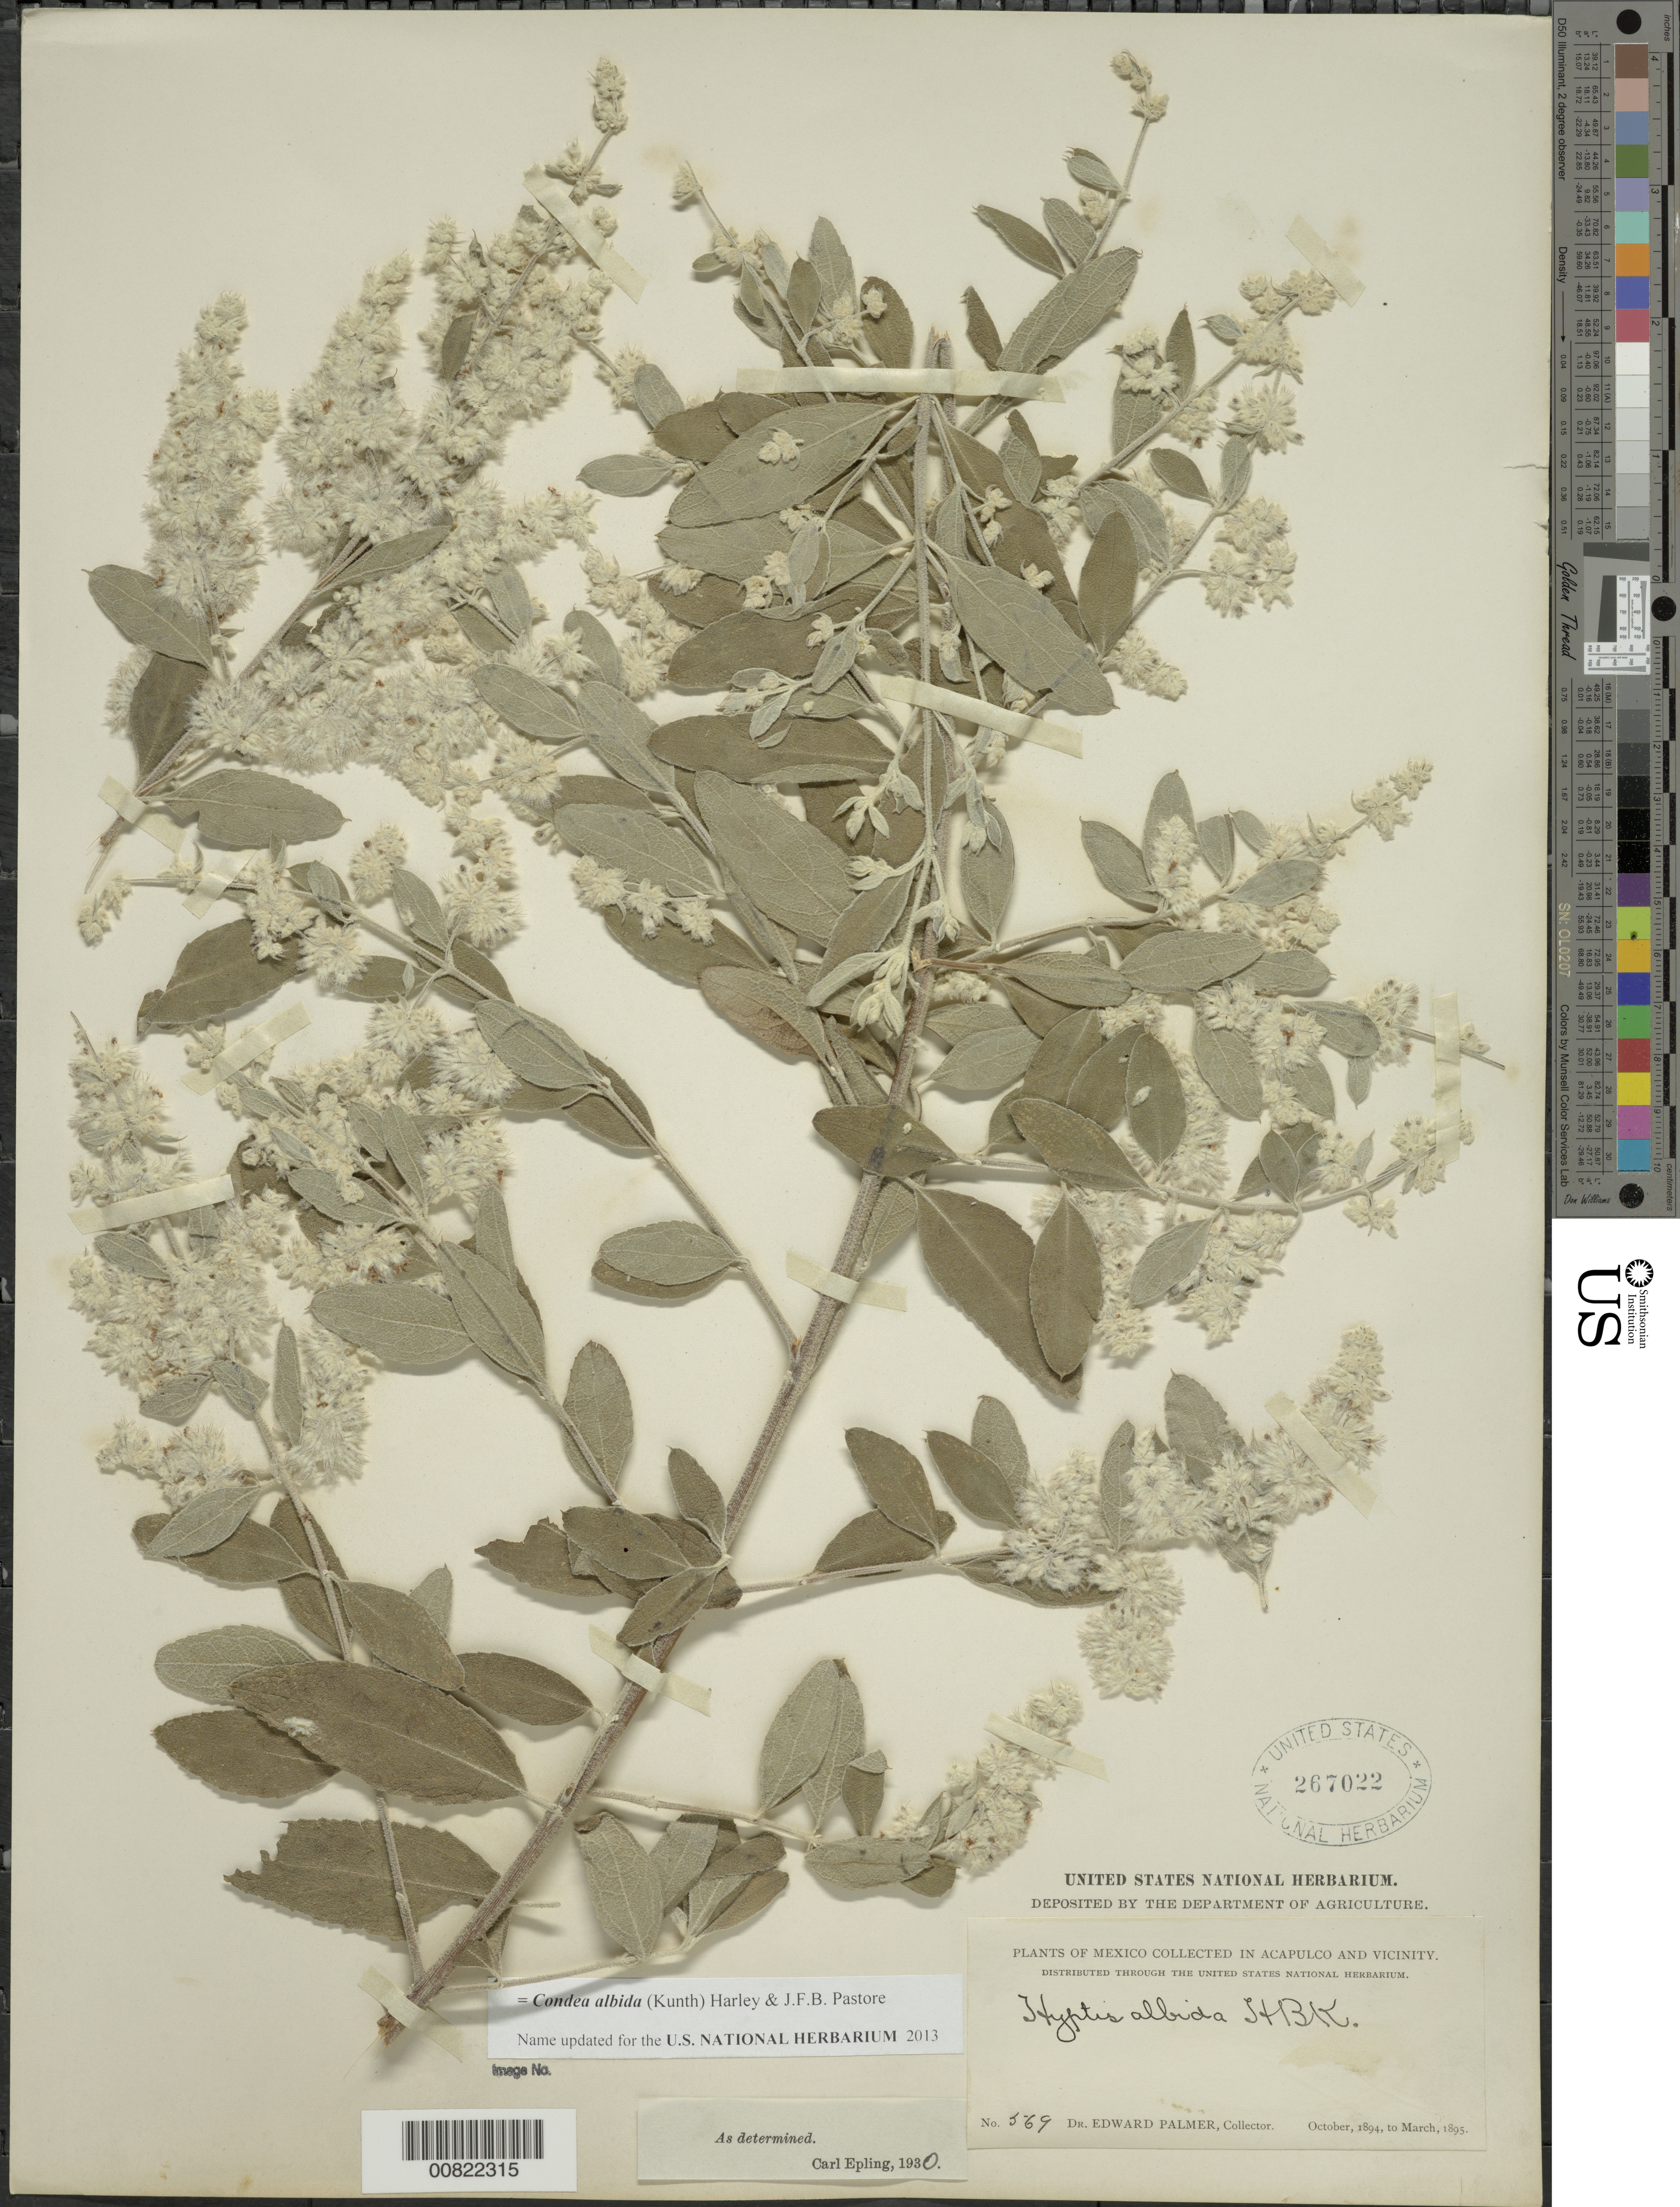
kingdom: Plantae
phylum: Tracheophyta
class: Magnoliopsida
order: Lamiales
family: Lamiaceae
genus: Condea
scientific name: Condea albida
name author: (Kunth) Harley & J.F.B. Pastore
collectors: E. Palmer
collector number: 569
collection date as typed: Oct 1894 to -- Mar 1895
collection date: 1894-10/1895-03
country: Mexico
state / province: Guerrero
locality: Acapulco, Guerrero and vicinity.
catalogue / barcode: US 267022